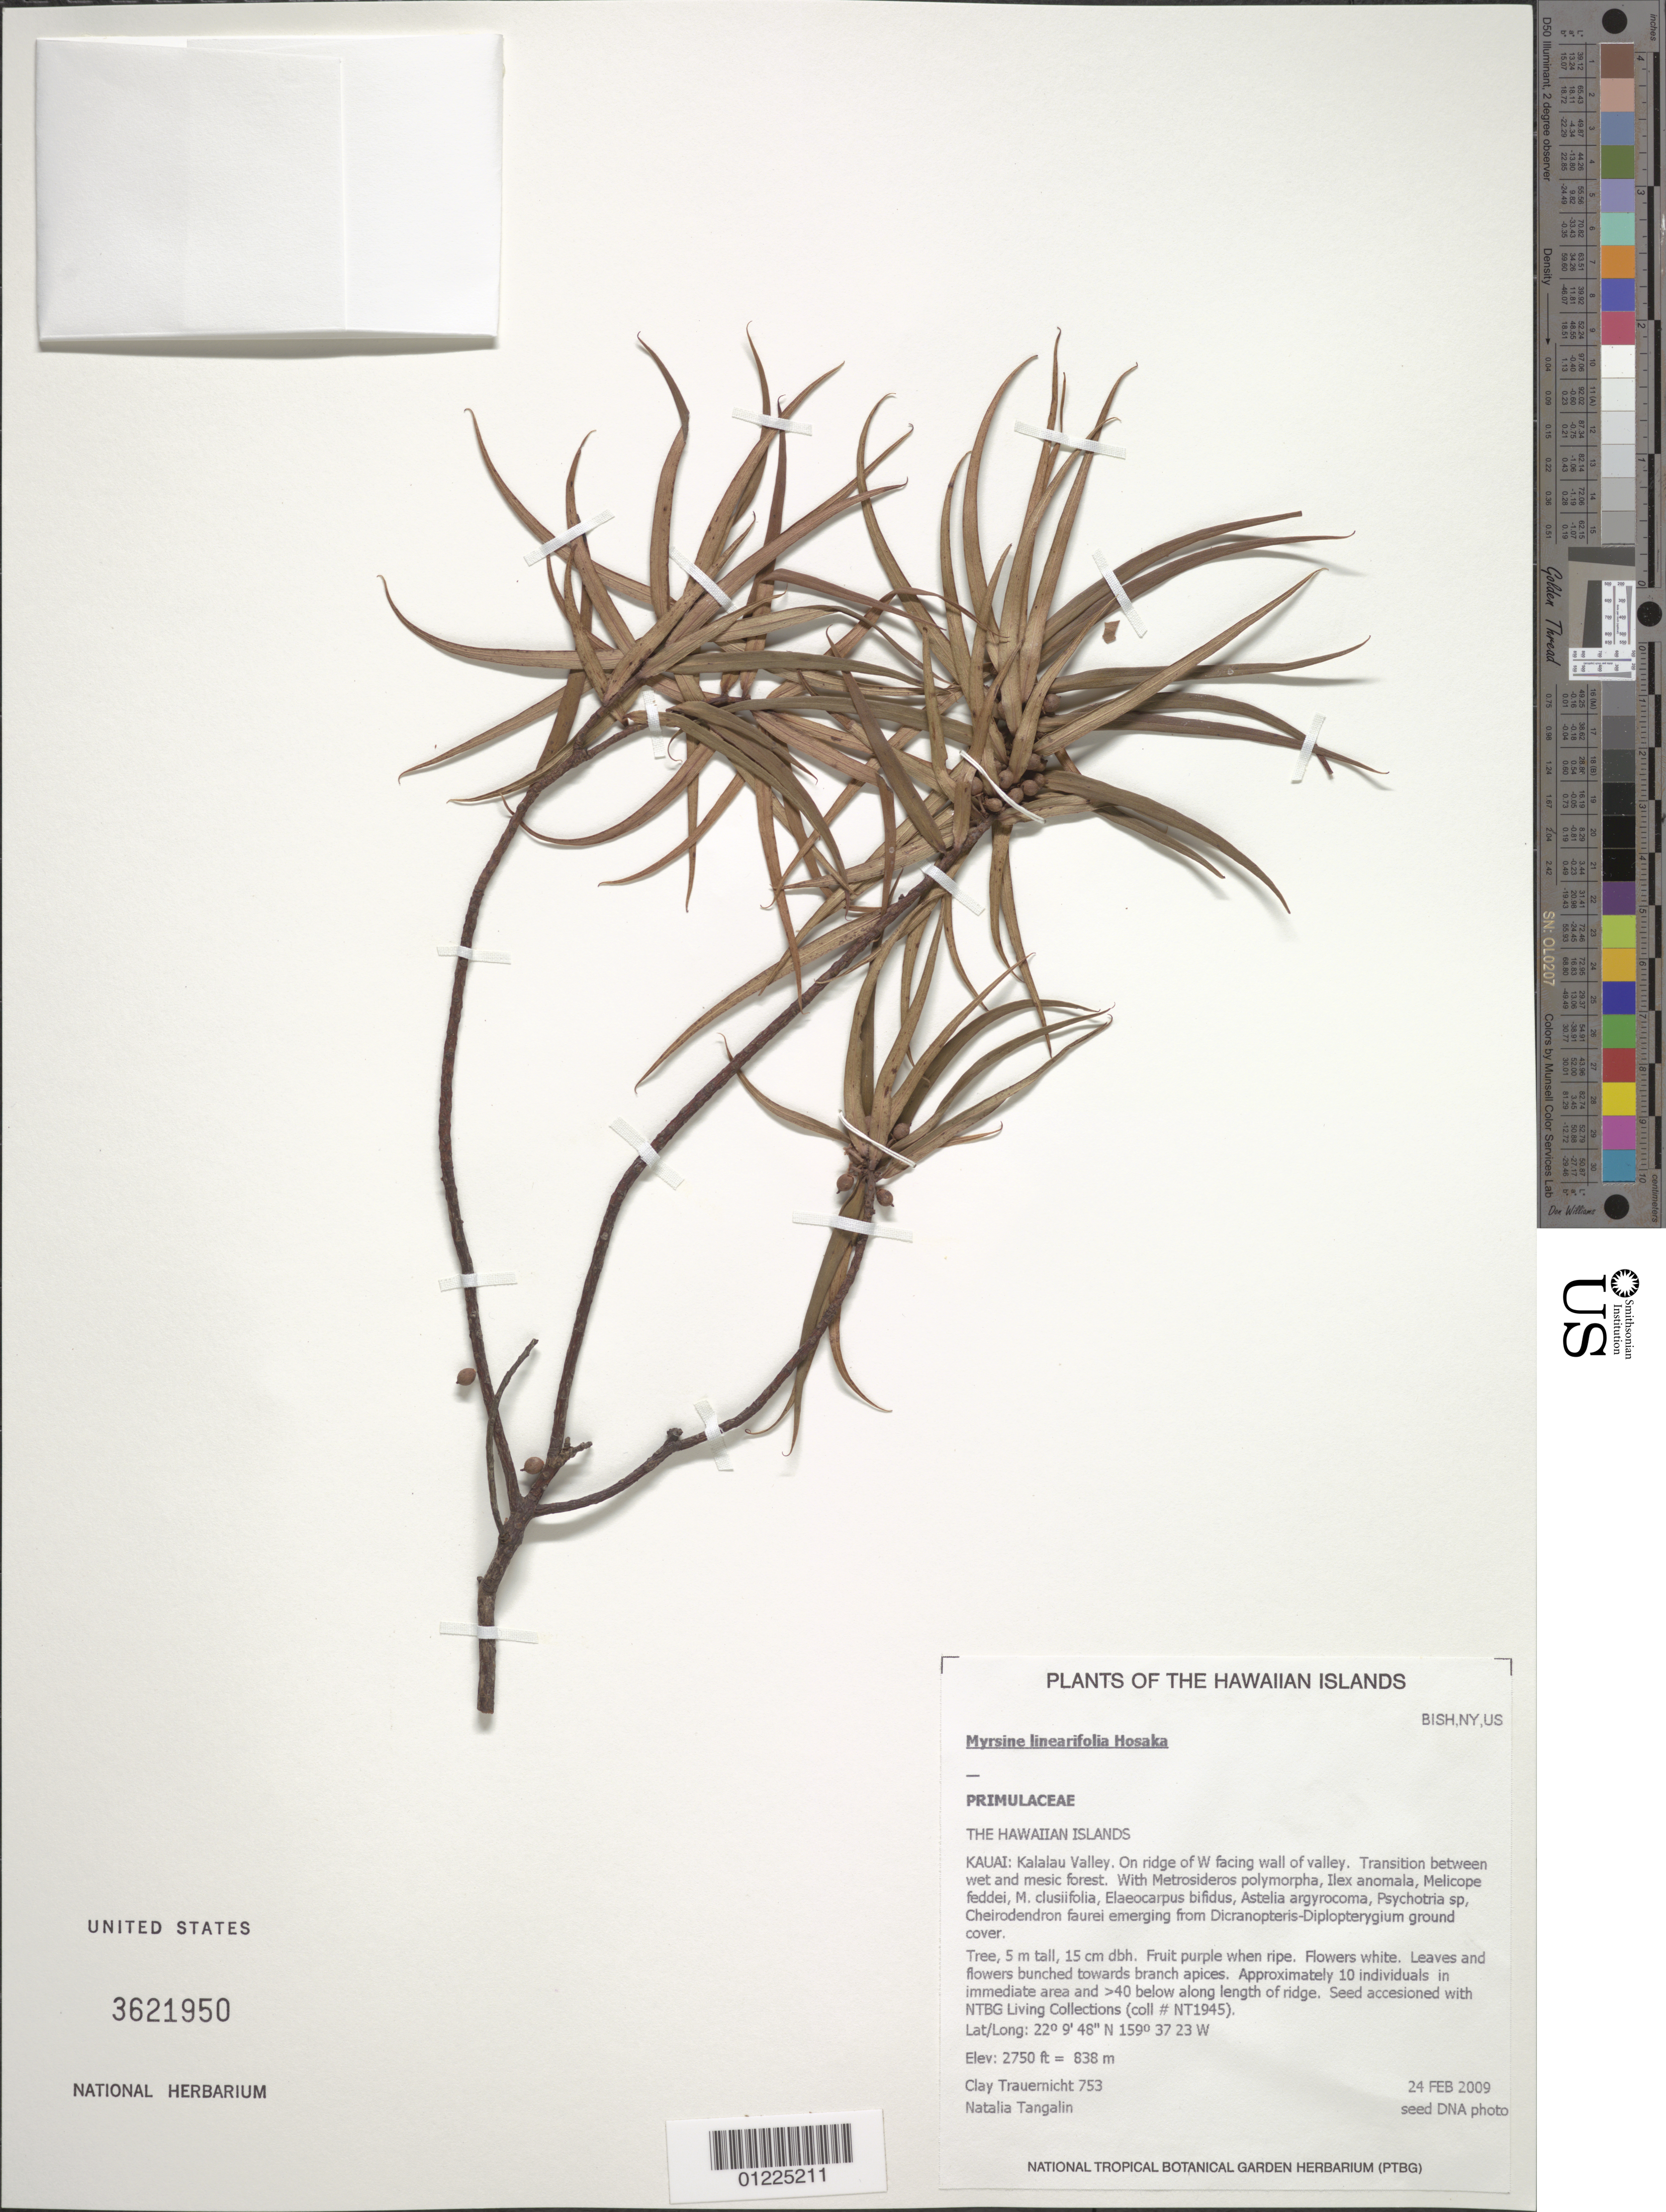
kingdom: Plantae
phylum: Tracheophyta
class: Magnoliopsida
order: Ericales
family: Primulaceae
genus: Myrsine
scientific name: Myrsine linearifolia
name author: Hosaka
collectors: C. Trauernicht & N. Tangalin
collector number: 753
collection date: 2009-02-24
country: United States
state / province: Hawaii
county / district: Kaui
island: Kaua'i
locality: Kalalau Valley, on ridge of W facing valley wall.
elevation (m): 838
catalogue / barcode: US 3621950